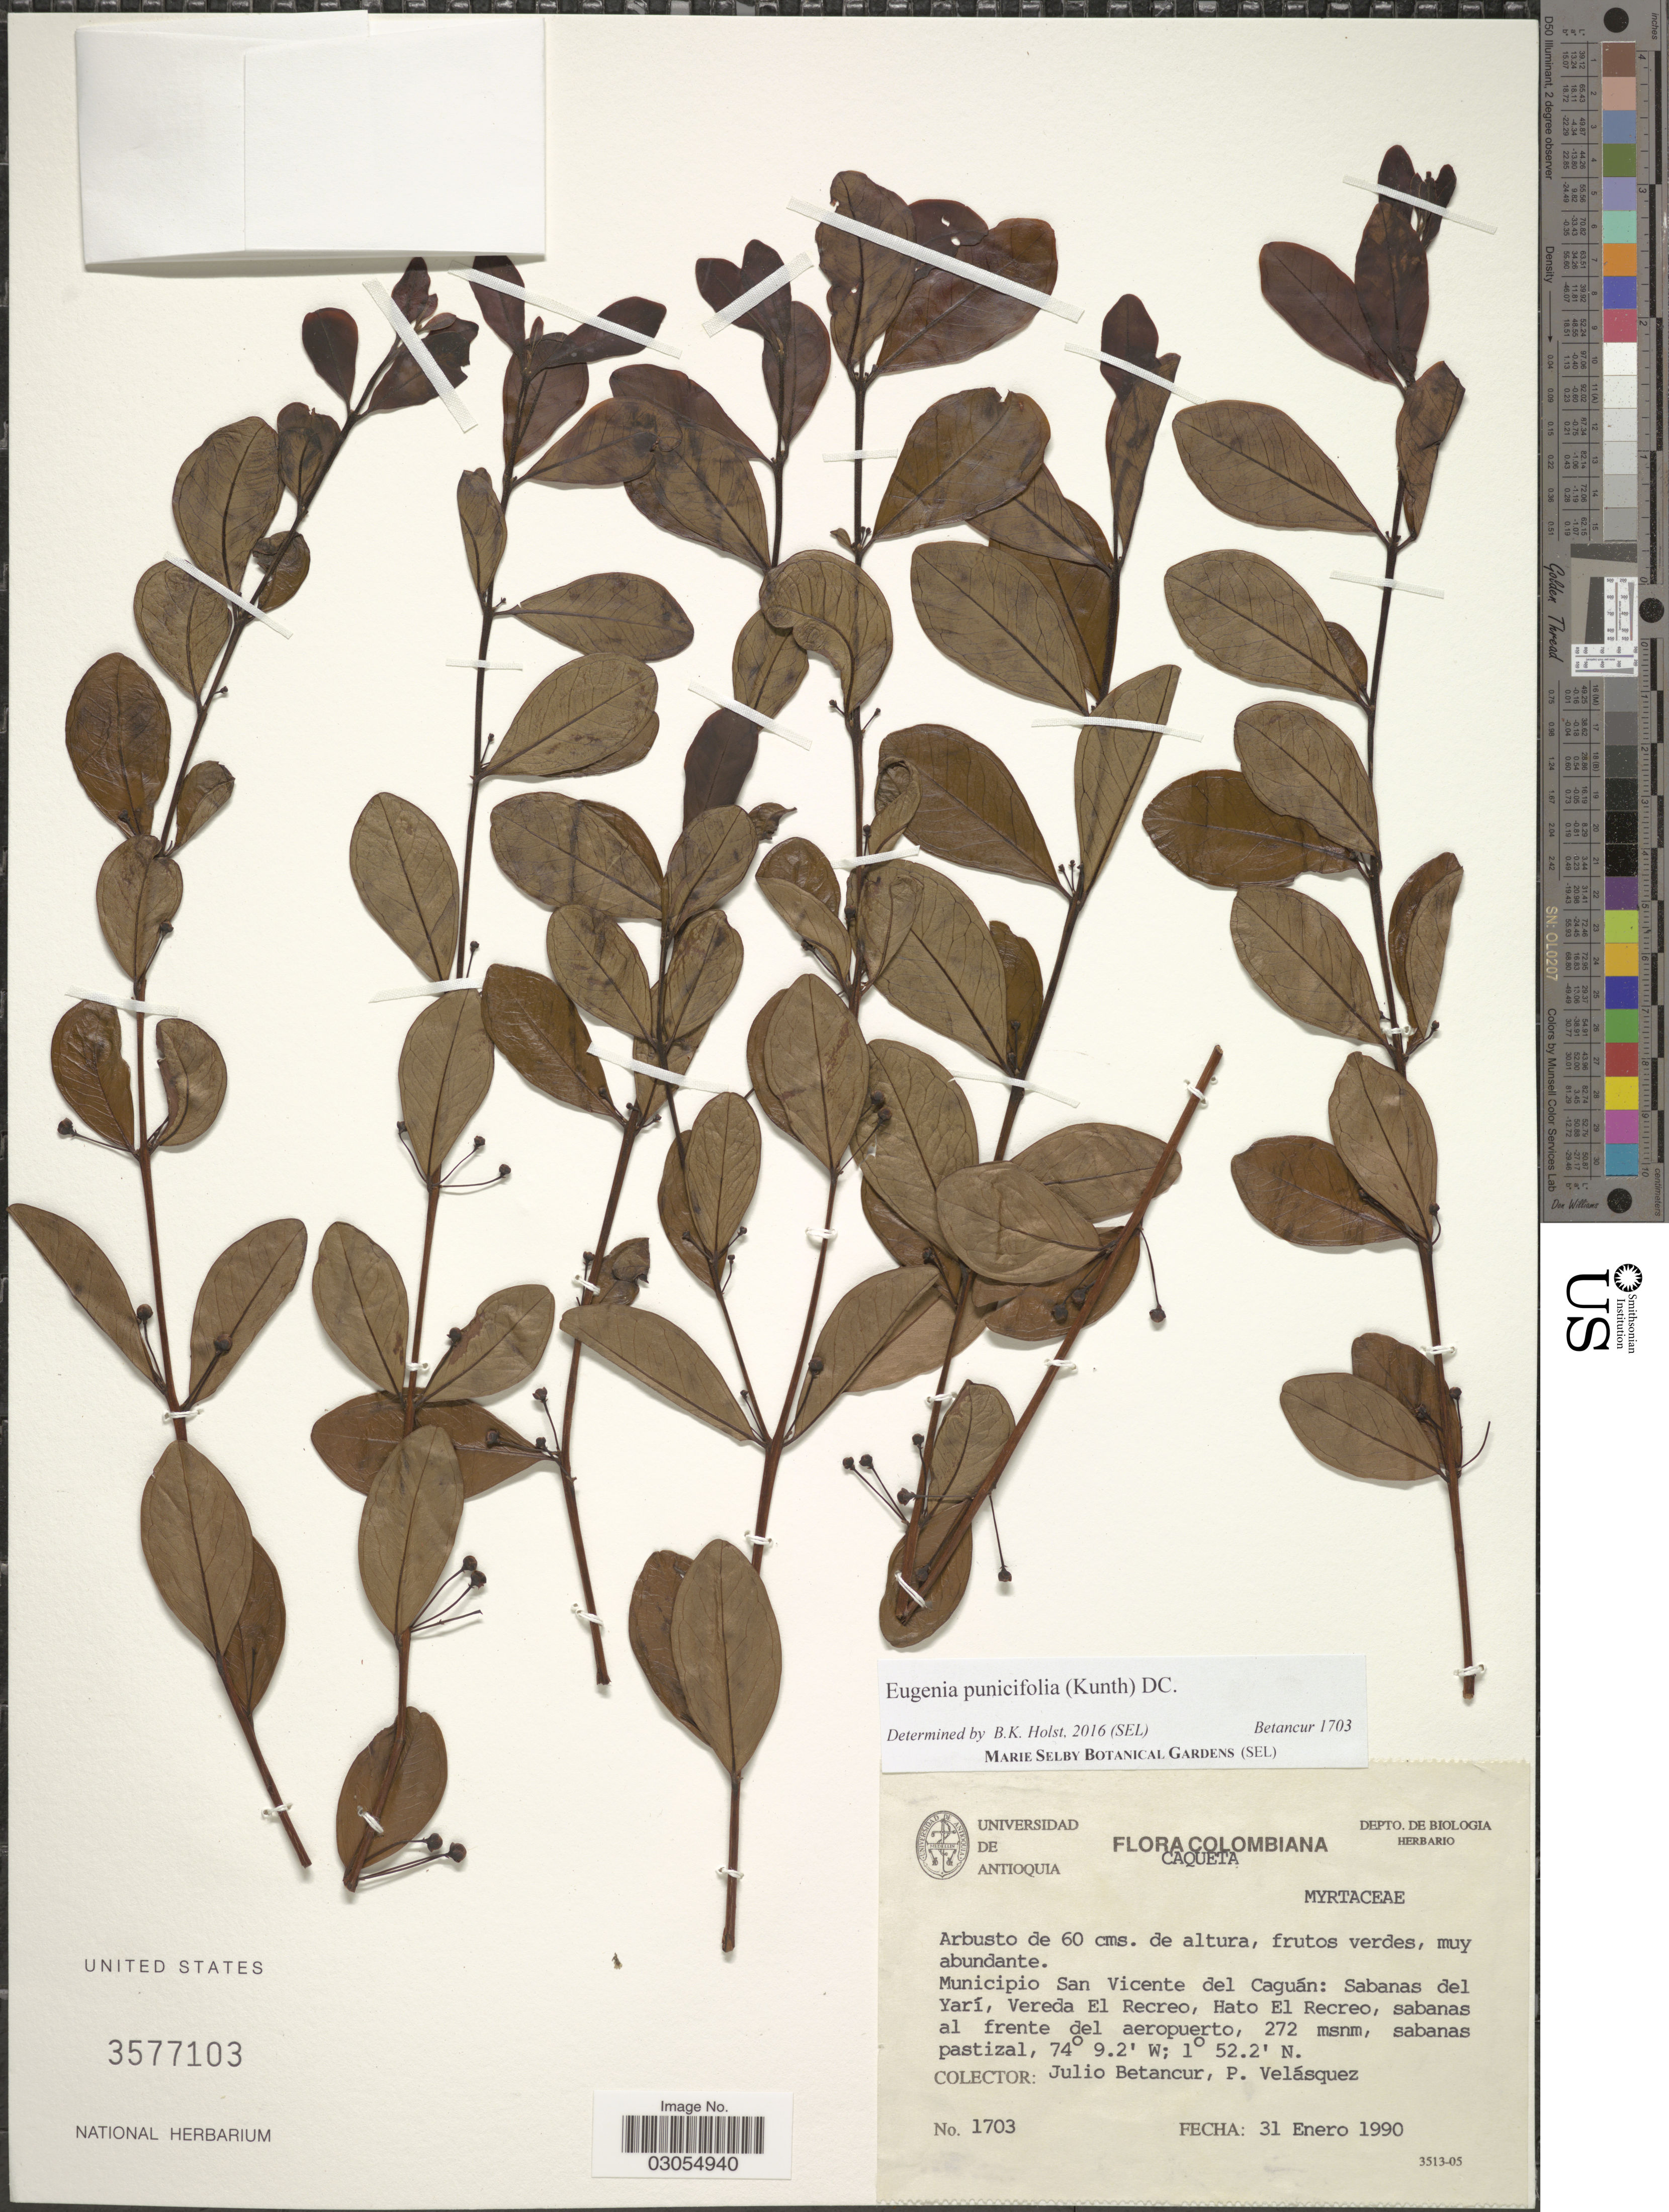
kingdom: Plantae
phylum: Tracheophyta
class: Magnoliopsida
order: Myrtales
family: Myrtaceae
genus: Eugenia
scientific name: Eugenia punicifolia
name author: (Kunth) DC.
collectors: J. Betancur & P. Velasquez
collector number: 1703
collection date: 1990-01-31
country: Colombia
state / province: Caquetá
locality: Municipio San Vicente del Caguán: Sabanas del Yarí, Vereda El Recreo, Hato El Recreo, sabanas al frente del aeropuerto.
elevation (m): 272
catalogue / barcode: US 3577103